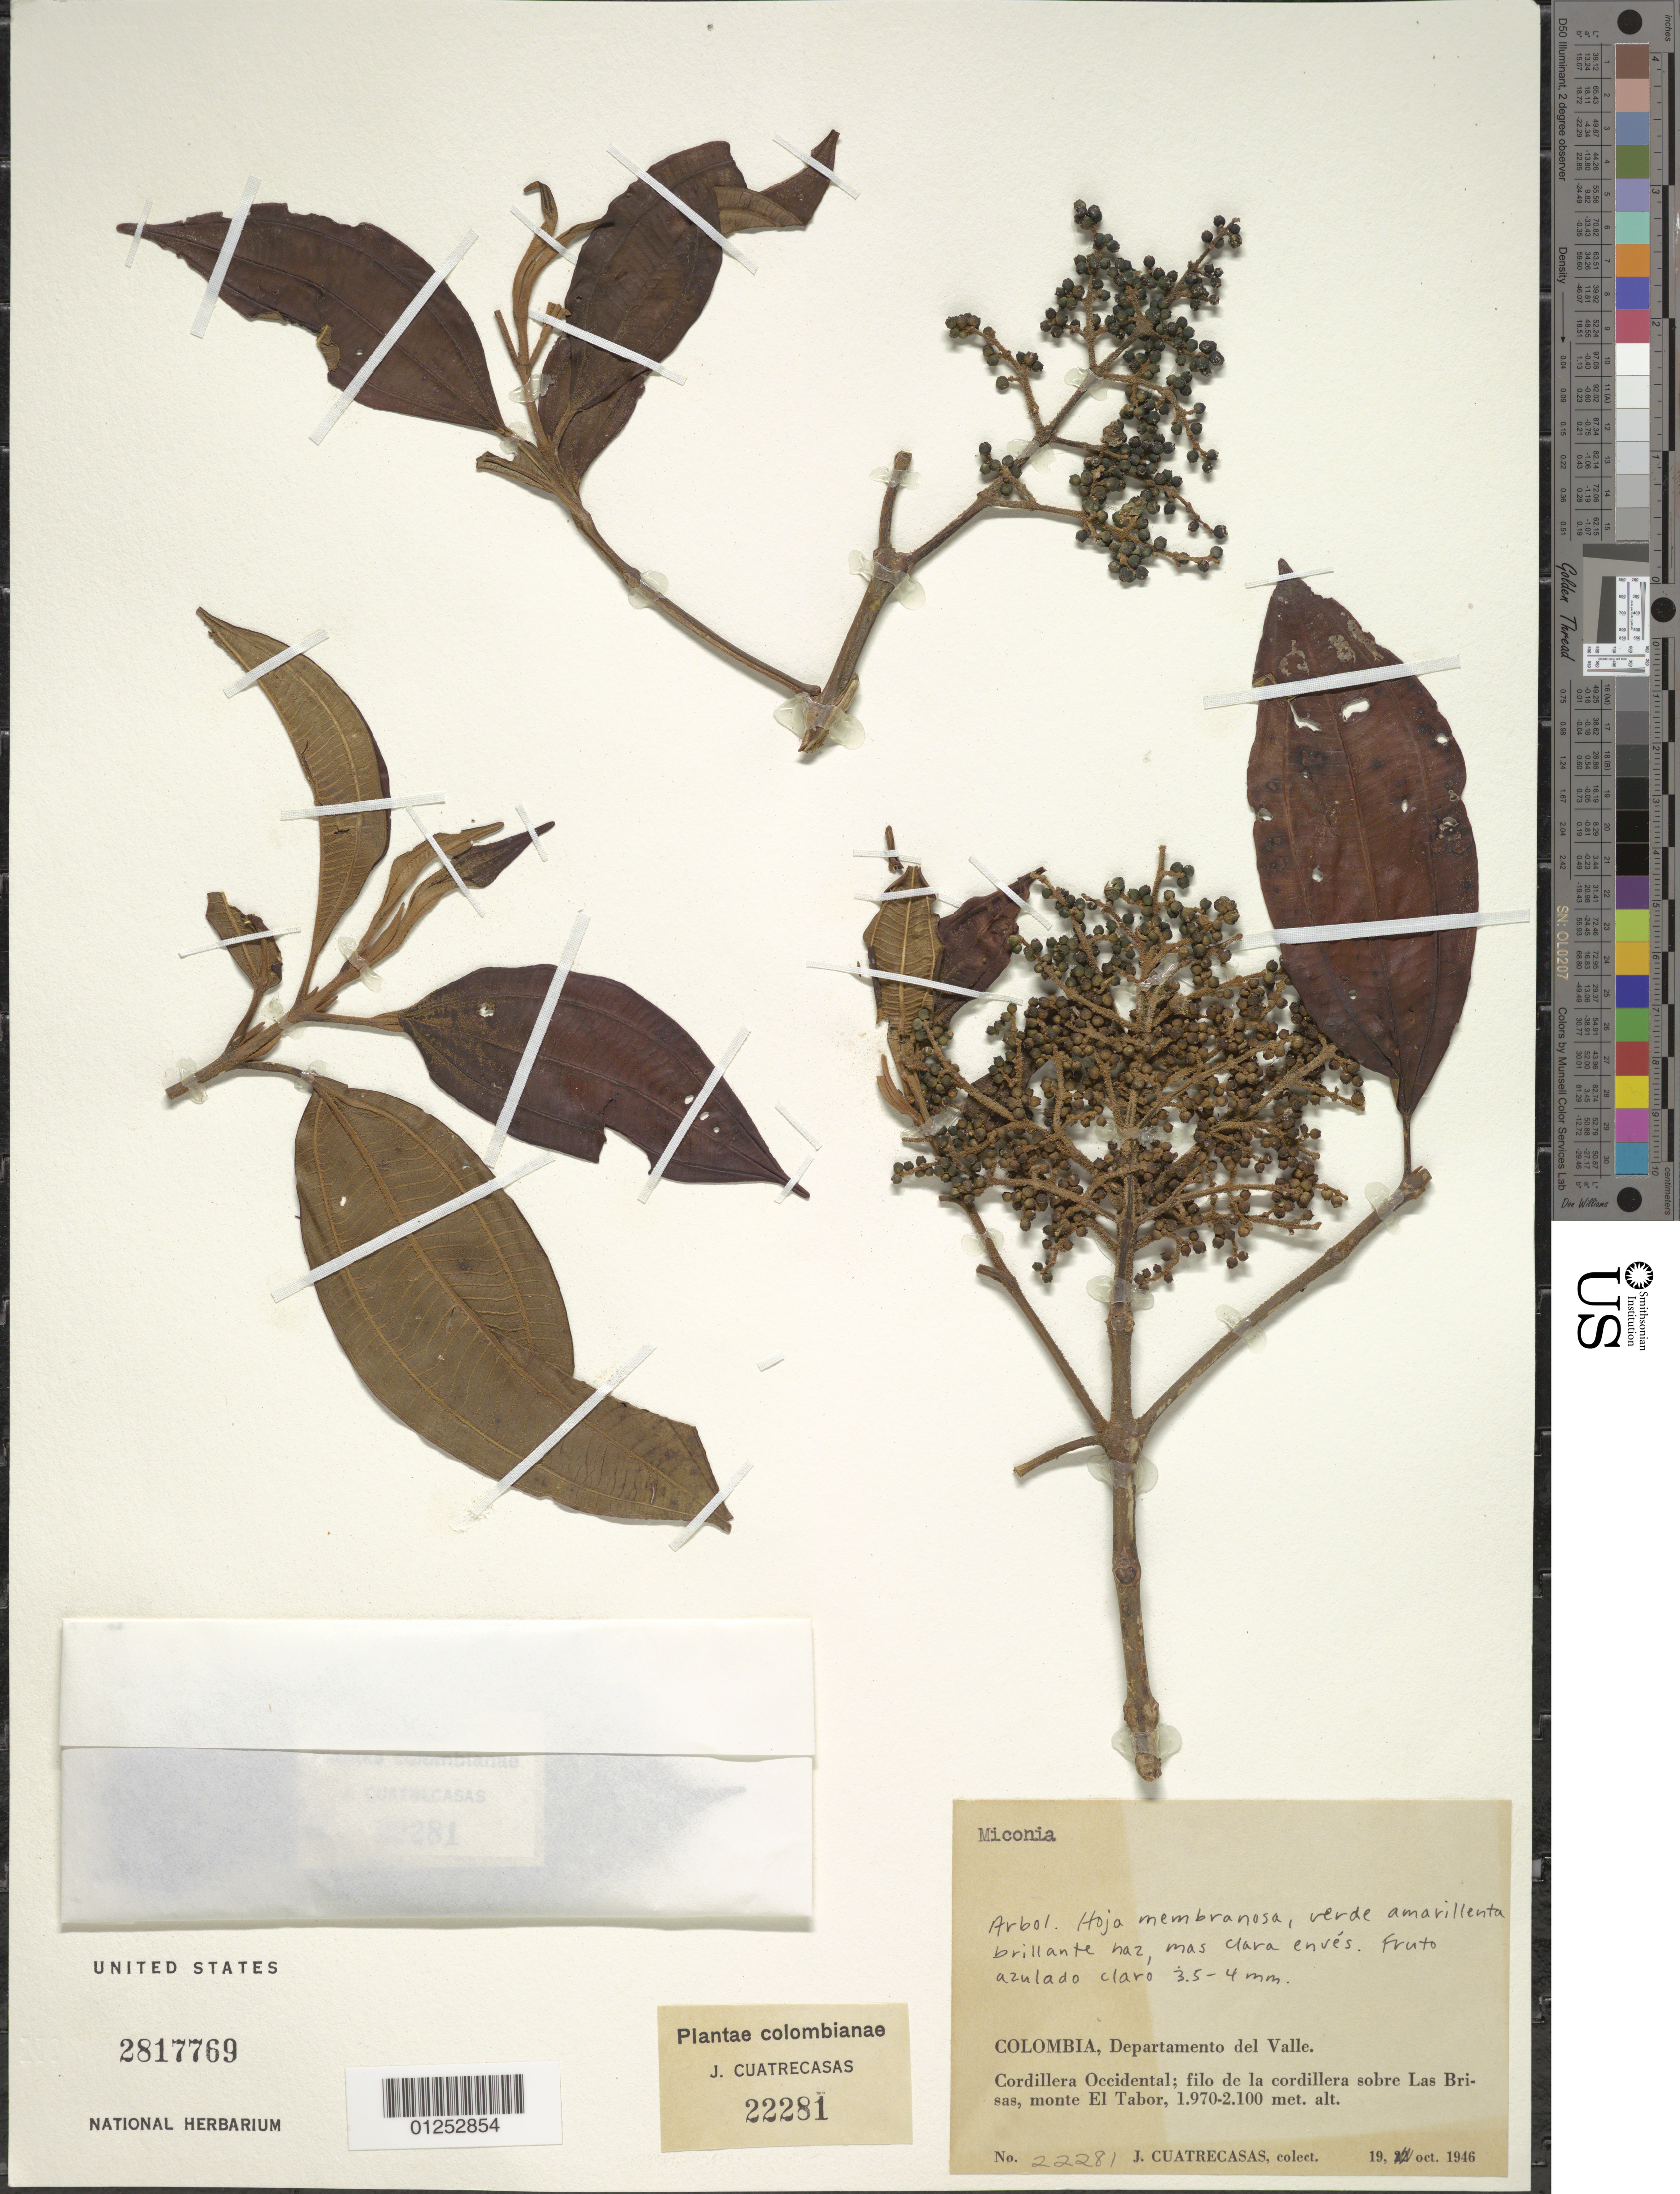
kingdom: Plantae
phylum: Tracheophyta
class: Magnoliopsida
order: Myrtales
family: Melastomataceae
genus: Miconia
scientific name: Miconia sp.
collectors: J. Cuatrecasas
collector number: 22281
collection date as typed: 19 October 1946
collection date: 1946-10-19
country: Colombia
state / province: Valle del Cauca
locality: Cordillera Occidental, filo de la cordillera sobre Las Brisas, monte El Tabor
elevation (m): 1970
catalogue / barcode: US 2817769